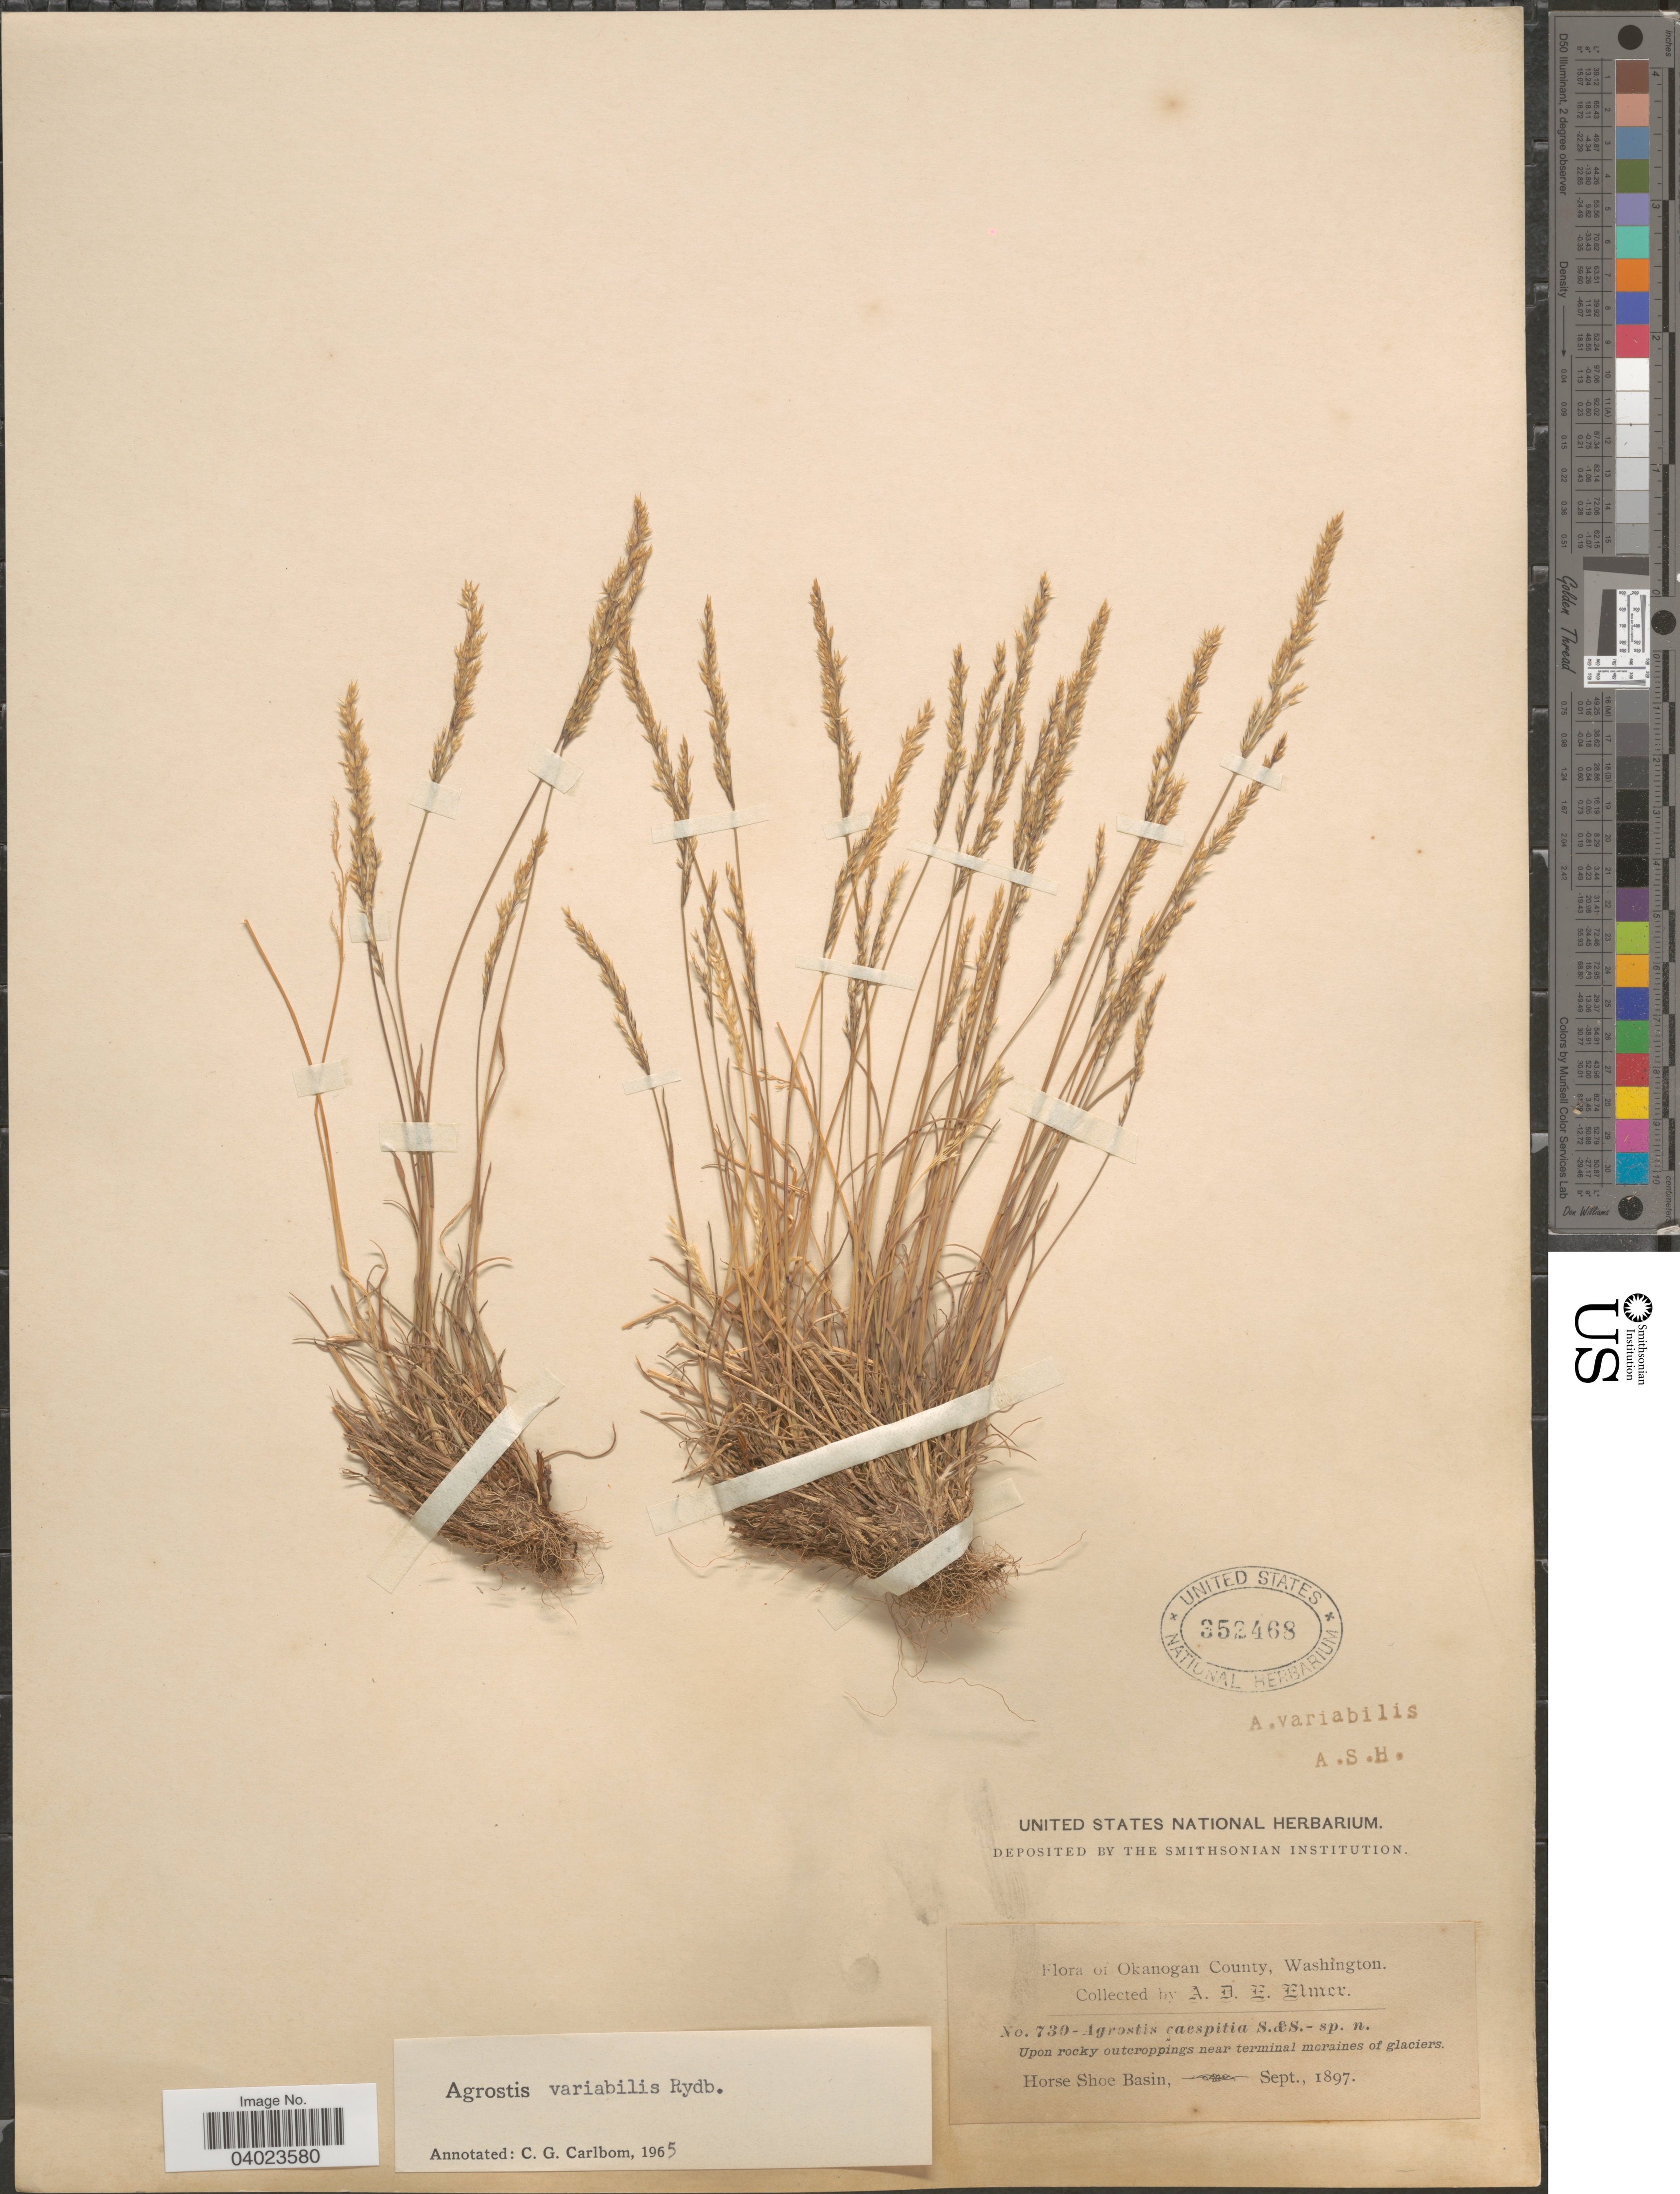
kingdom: Plantae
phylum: Tracheophyta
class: Liliopsida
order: Poales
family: Poaceae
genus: Agrostis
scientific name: Agrostis variabilis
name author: Rydb.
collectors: A. D. E. Elmer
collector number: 730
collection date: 1897-09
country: United States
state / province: Washington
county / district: Okanogan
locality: Okanogan County. Upon rocky outcroppings near terminal moraines of glaciers. Horse Shoe Basin.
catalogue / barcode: US 352468